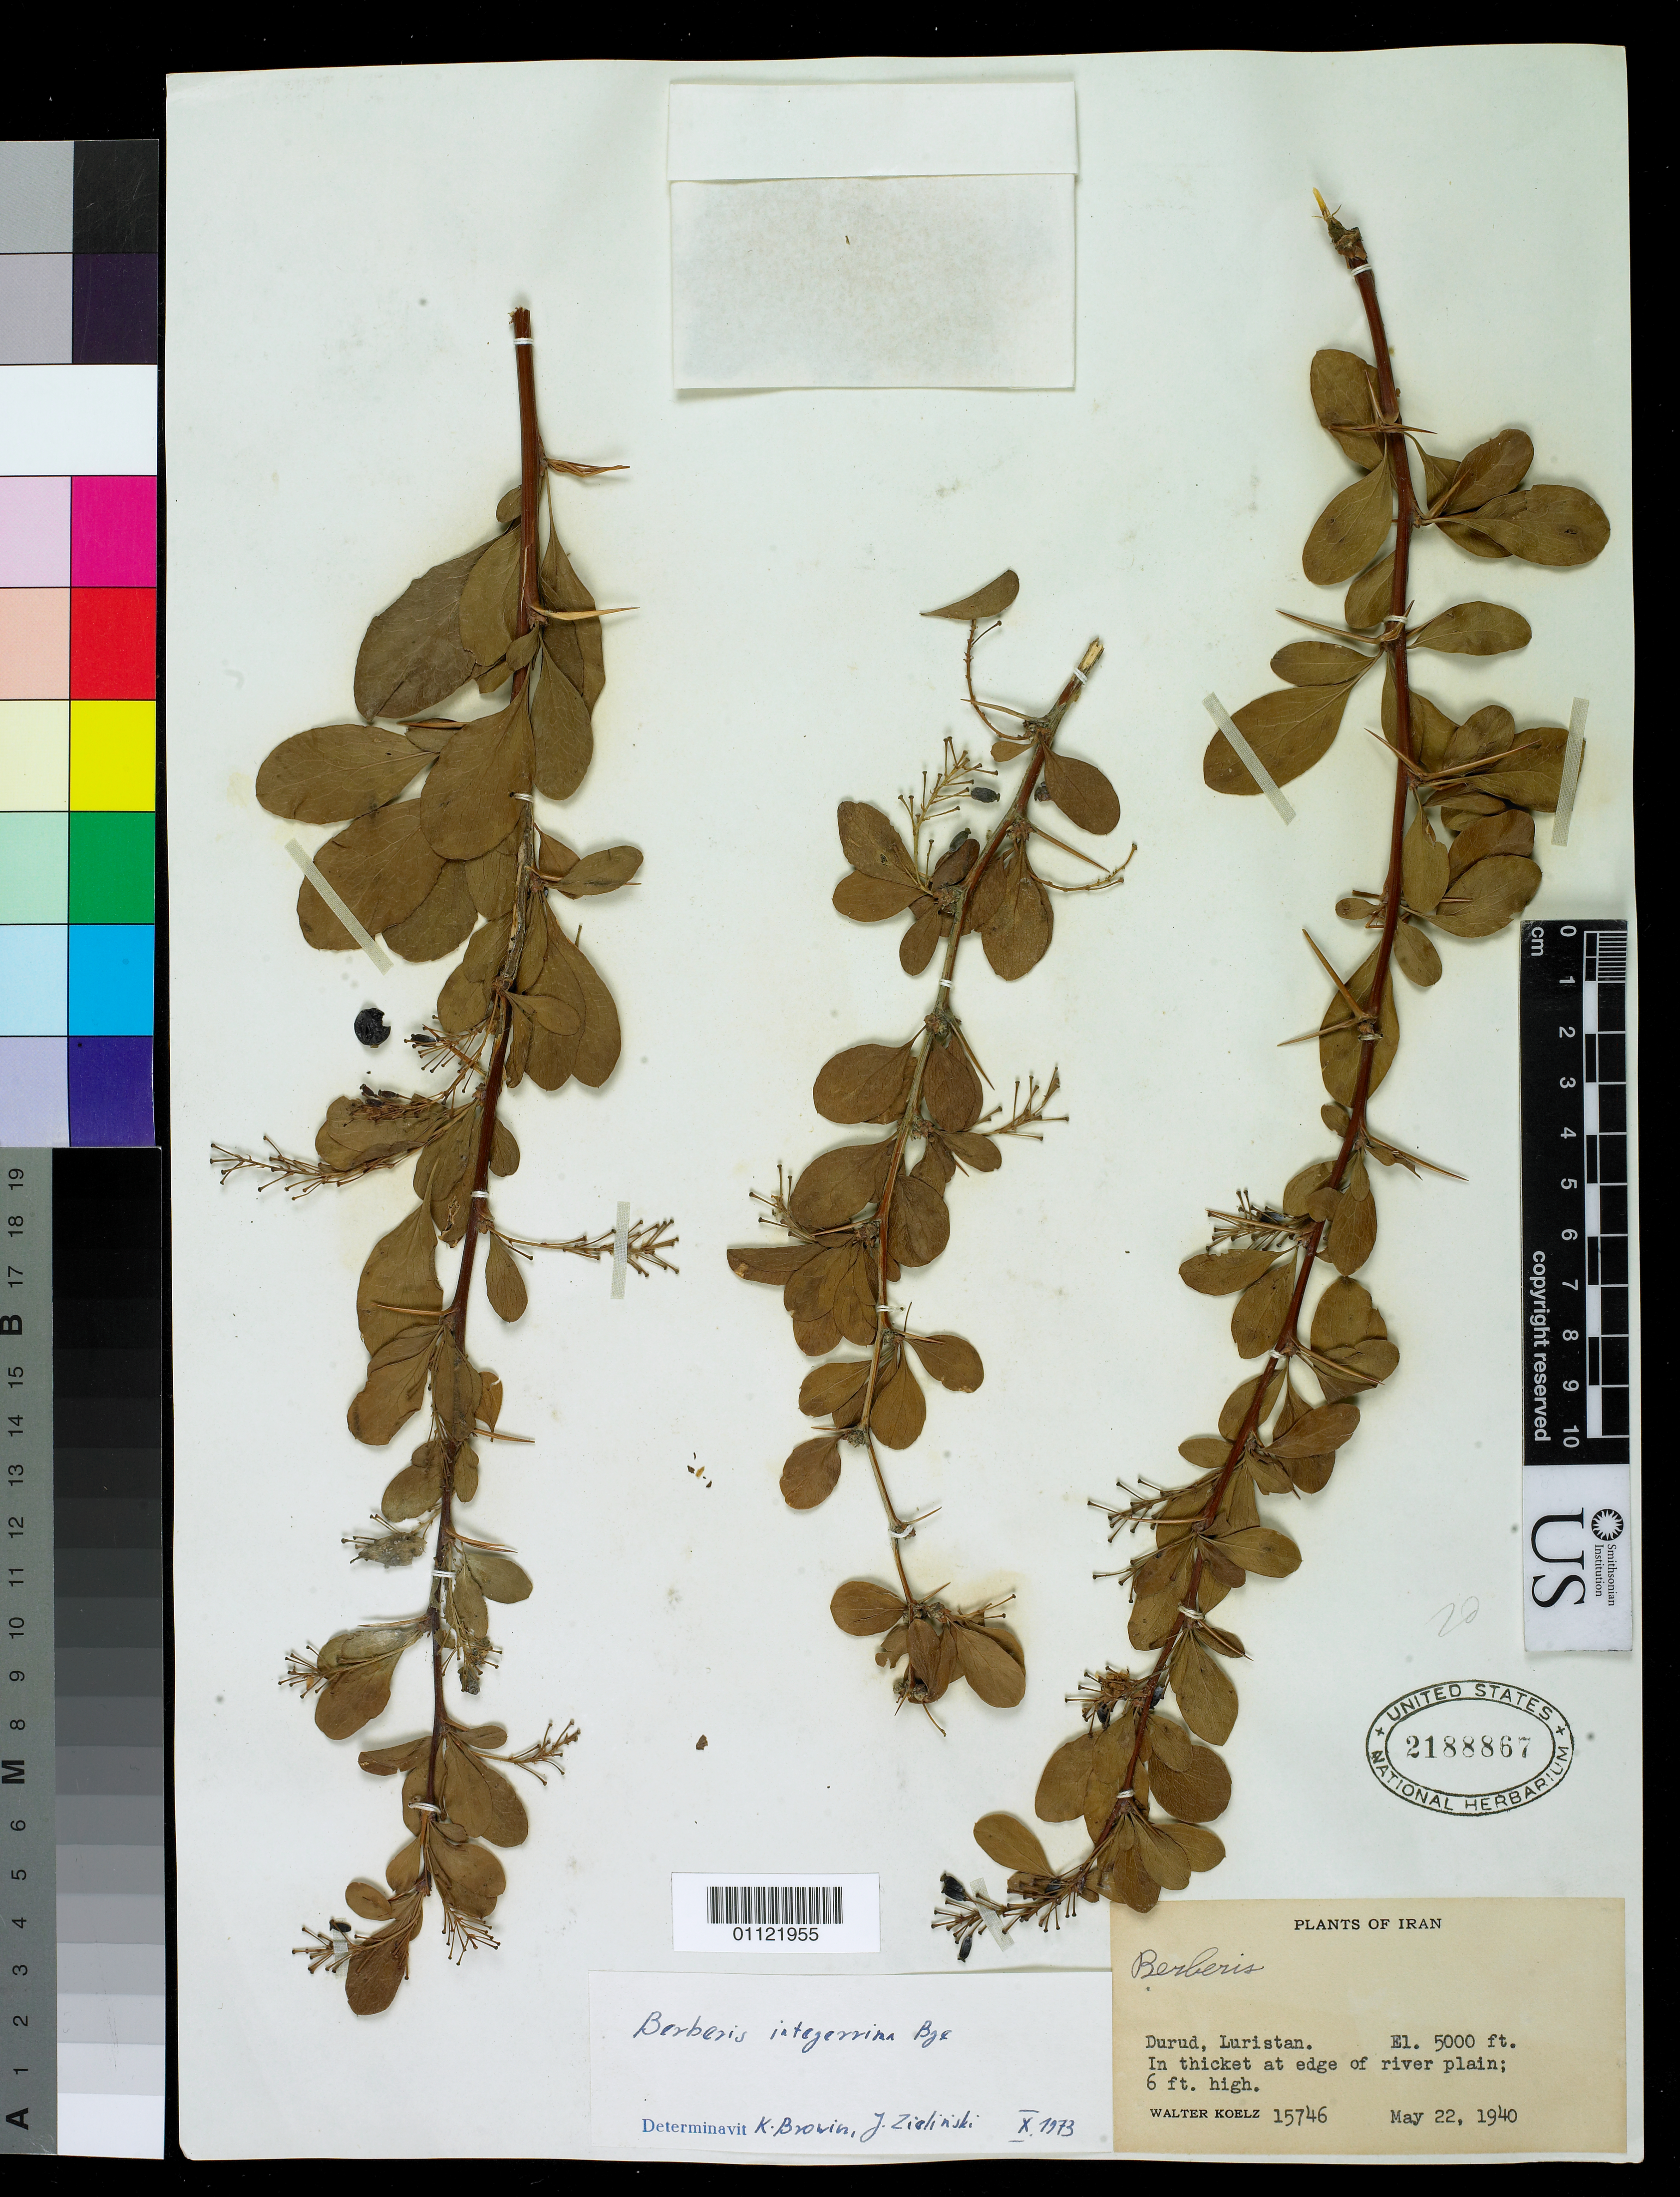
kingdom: Plantae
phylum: Tracheophyta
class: Magnoliopsida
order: Ranunculales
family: Berberidaceae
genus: Berberis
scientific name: Berberis integerrima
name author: Bunge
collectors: W. N. Koelz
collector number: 15746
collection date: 1940-05-22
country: Iran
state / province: Lorestan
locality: Durud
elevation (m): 1524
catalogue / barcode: US 2188867